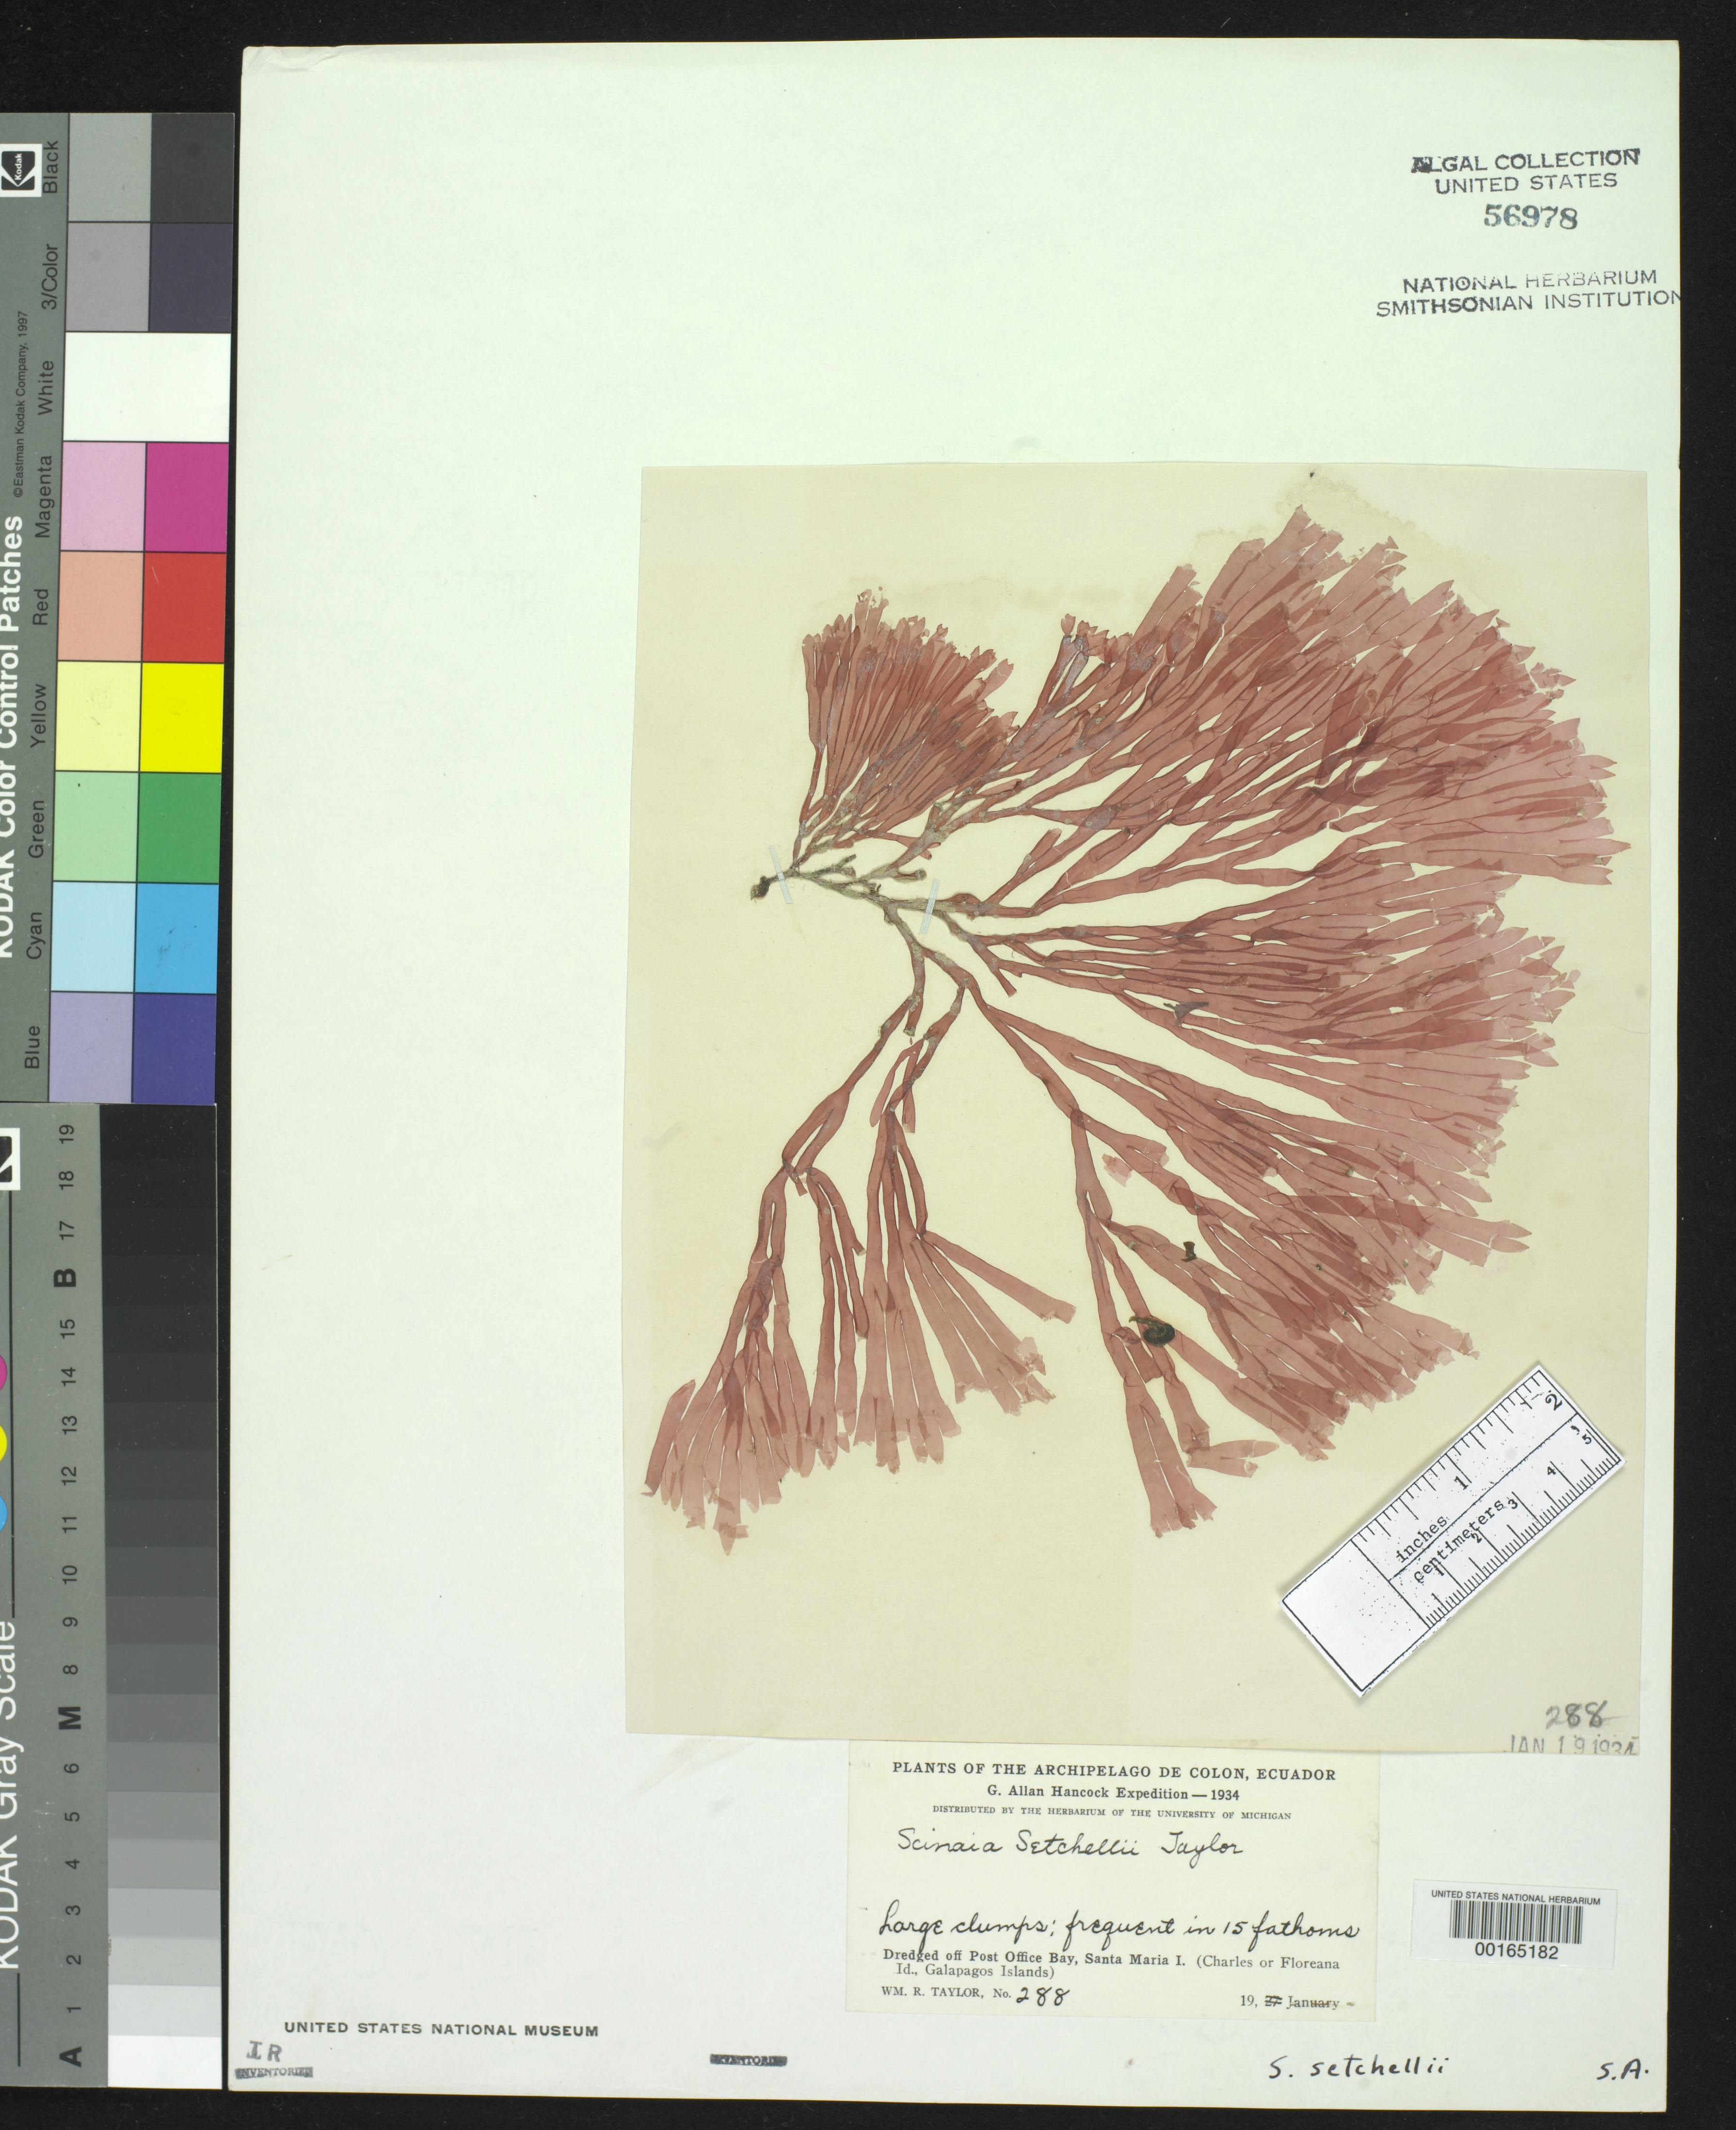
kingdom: Plantae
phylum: Rhodophyta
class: Florideophyceae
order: Nemaliales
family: Scinaiaceae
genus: Scinaia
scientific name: Scinaia setchellii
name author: W.R. Taylor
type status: Isotype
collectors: W. R. Taylor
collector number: WRT 34-288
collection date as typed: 19 Jan 1934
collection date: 1934-01-19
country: Ecuador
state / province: Colón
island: Floreana [Charles, Santa Maria]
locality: Off Post Office Bay.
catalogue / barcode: US 56978